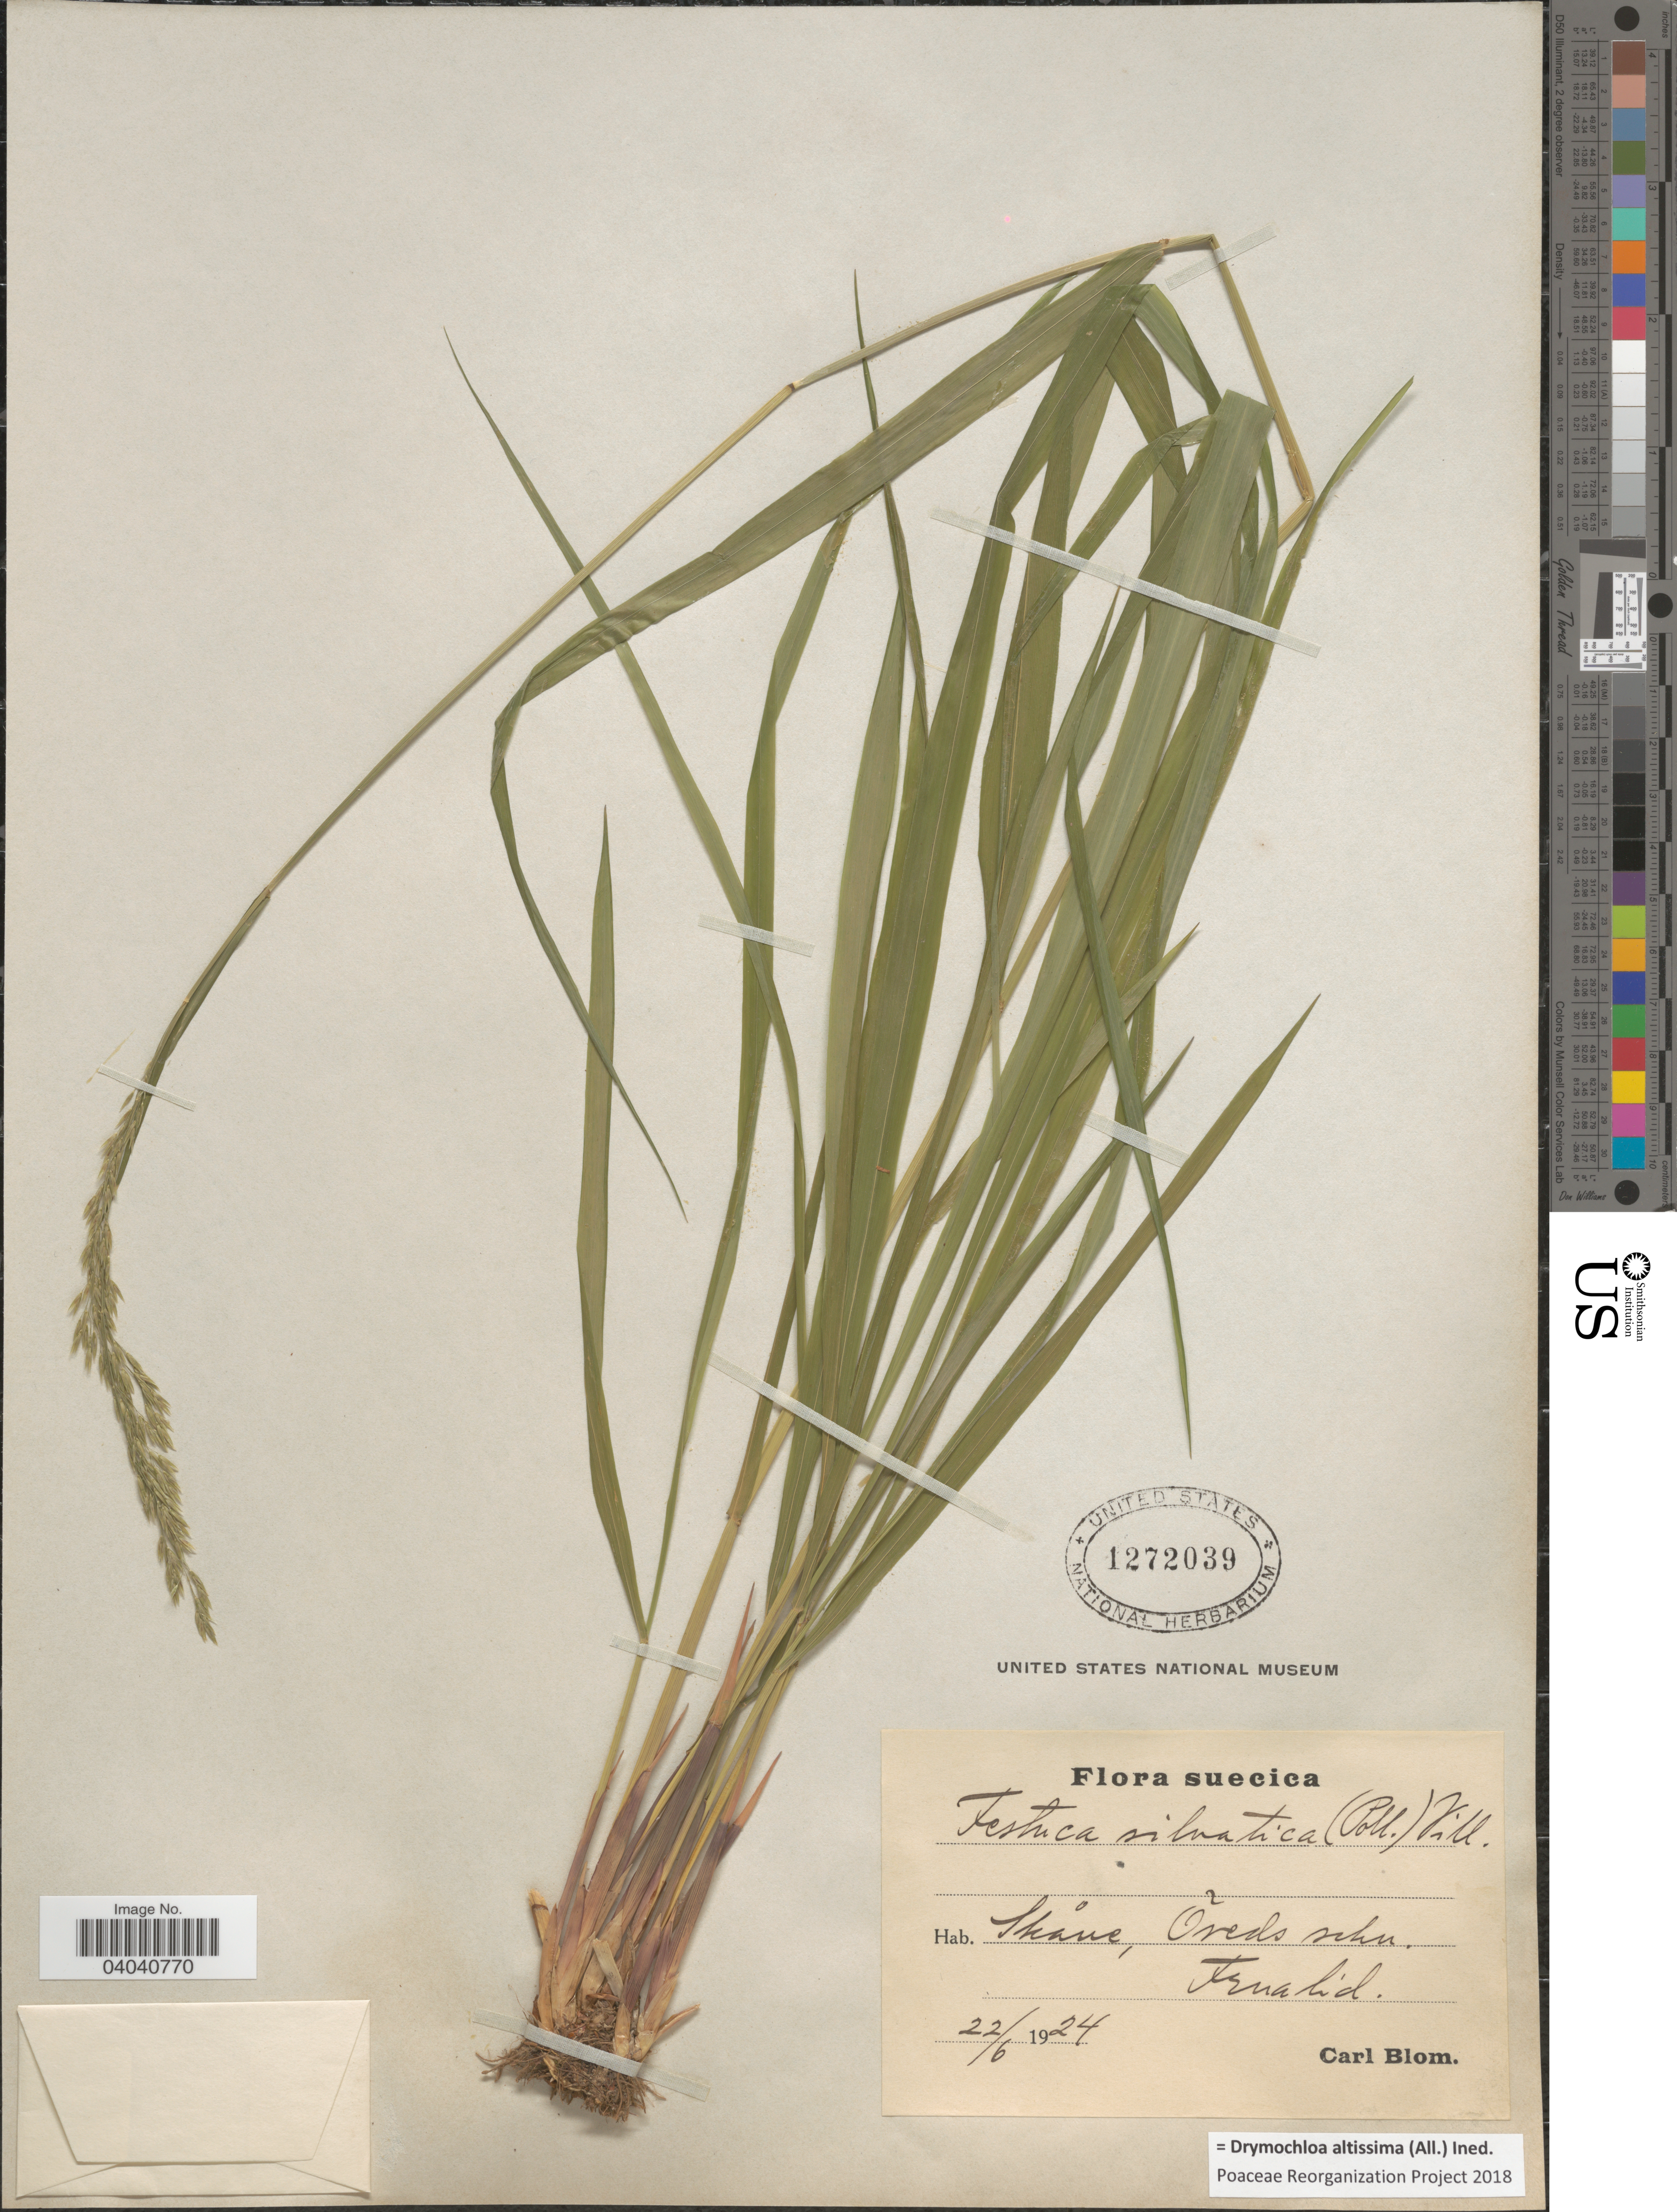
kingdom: Plantae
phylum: Tracheophyta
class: Liliopsida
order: Poales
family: Poaceae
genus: Drymochloa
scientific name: Drymochloa altissima (All.) ined.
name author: (All.)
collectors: C. H. Blom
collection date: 1924-06-22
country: Sweden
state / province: Skåne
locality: Suecica. Õveds schn. Trnalid. [interpreted]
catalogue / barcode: US 1272039